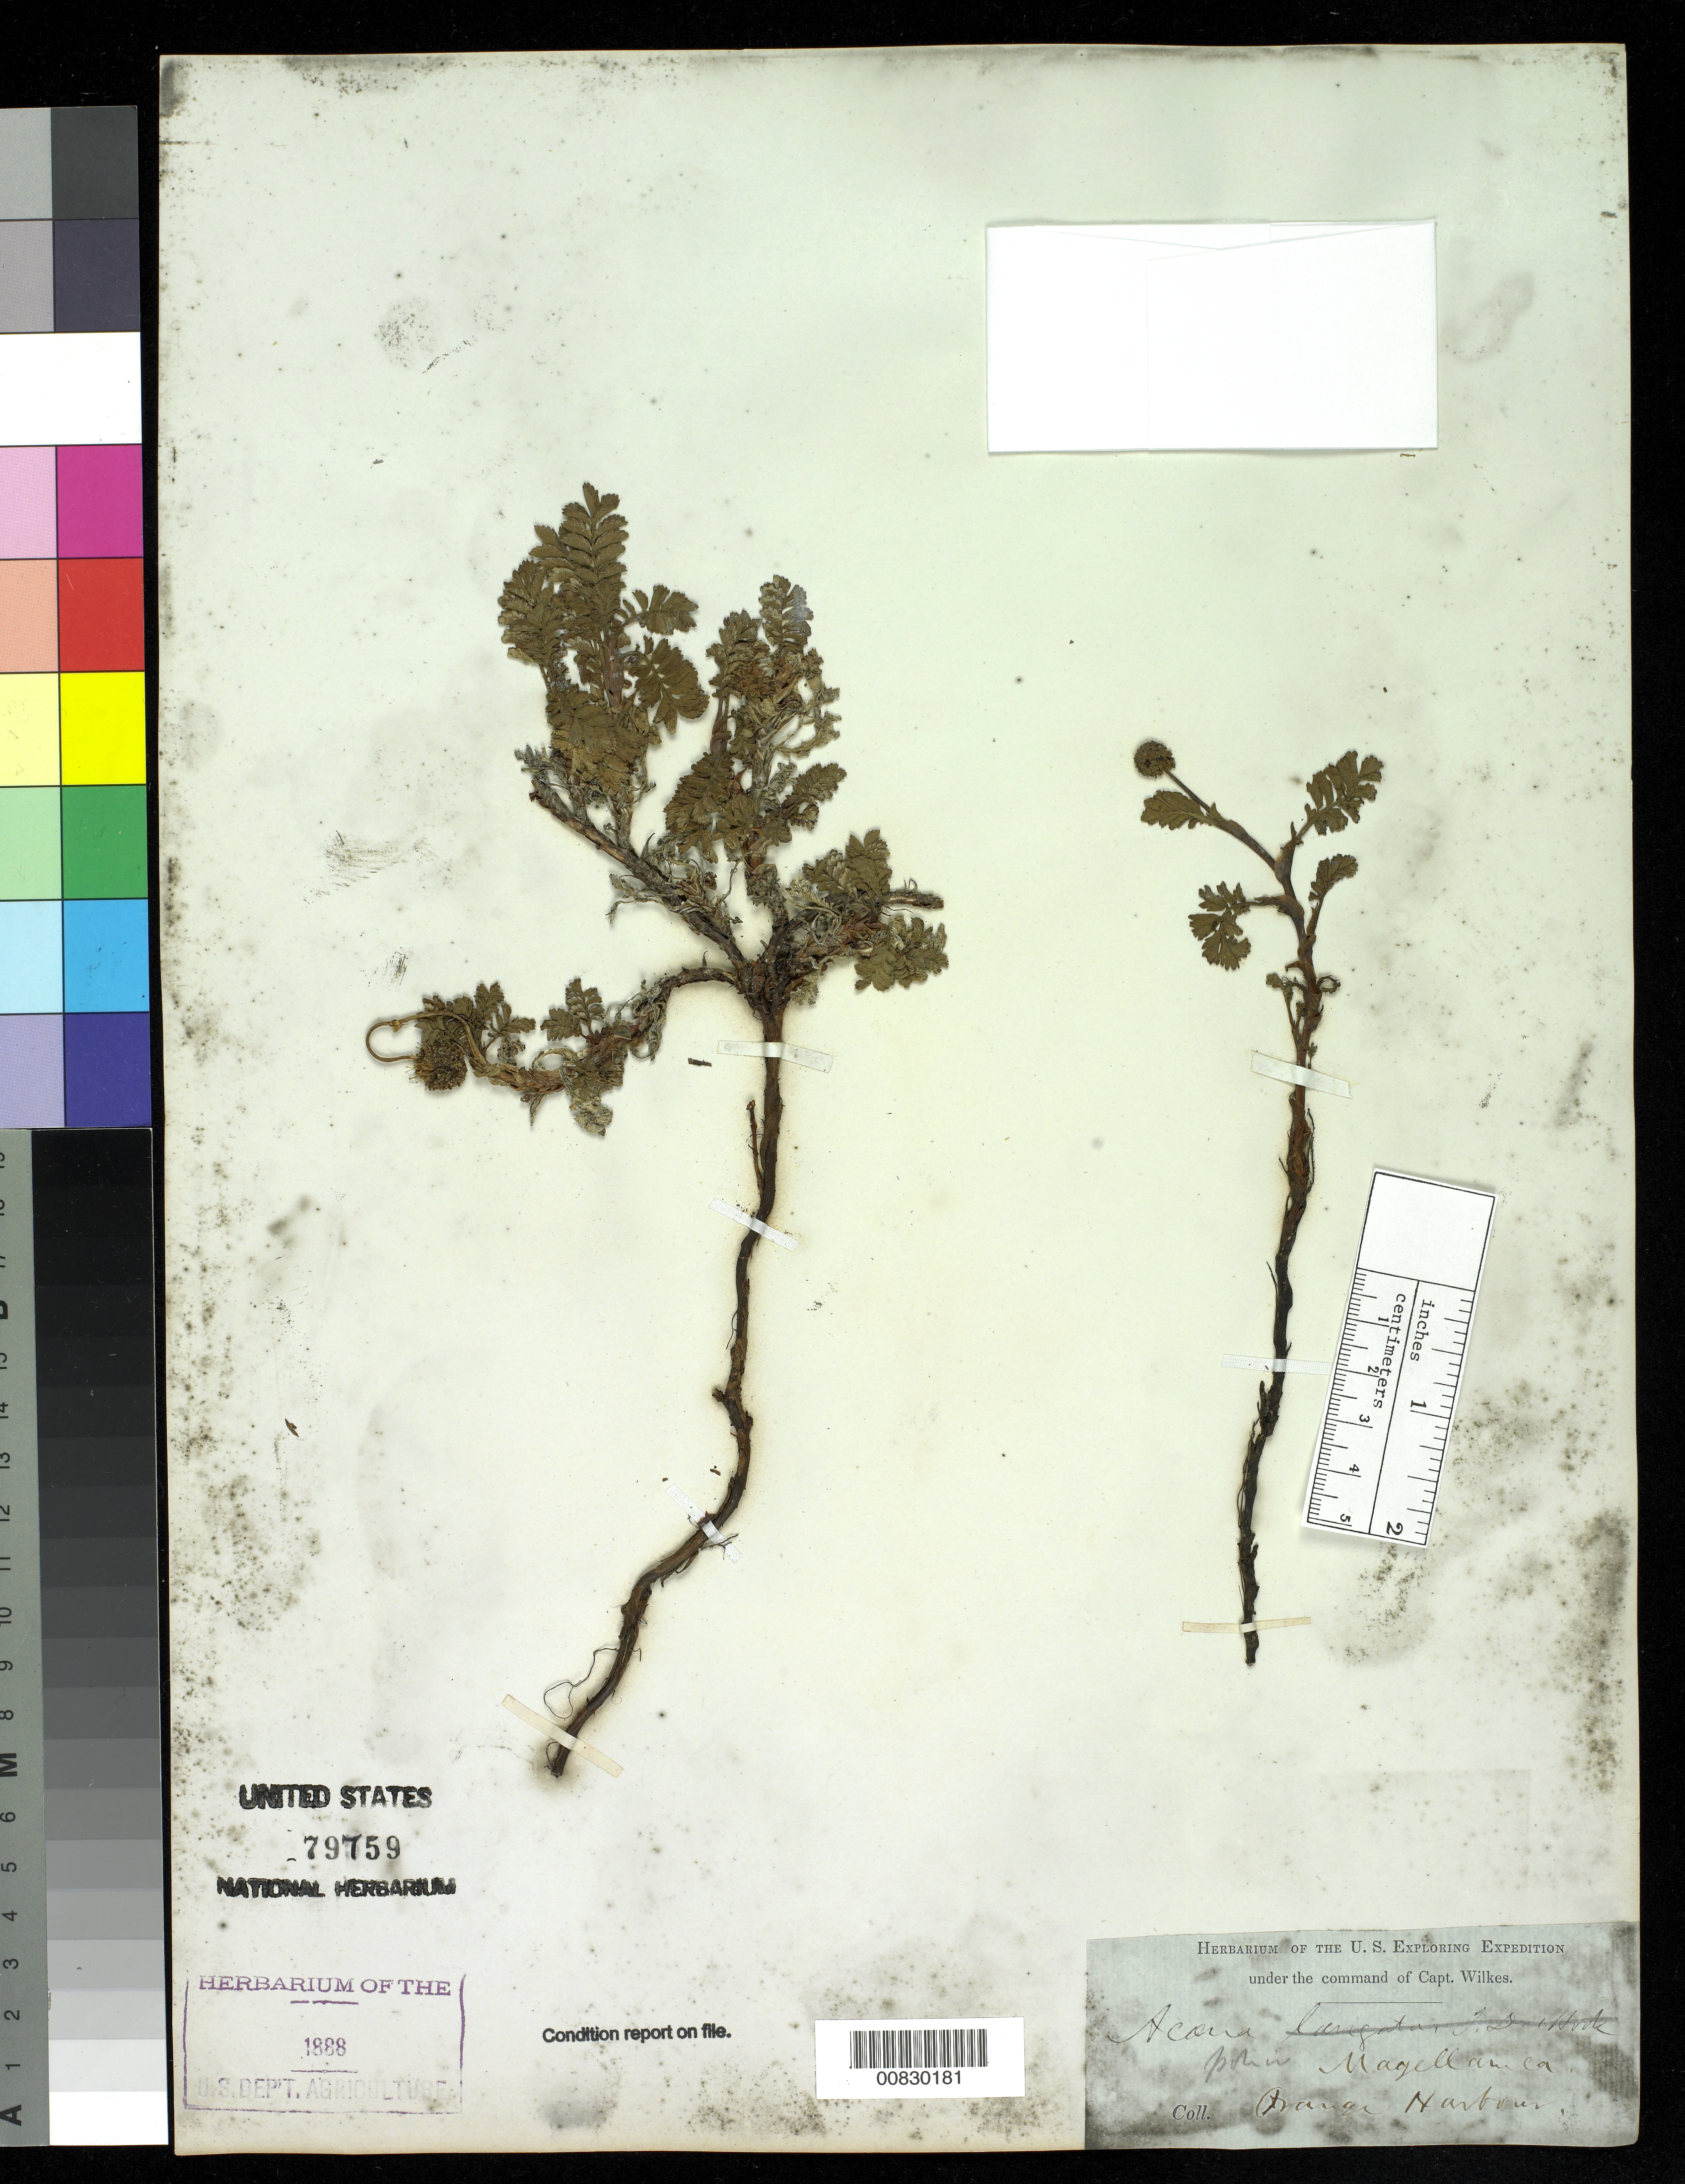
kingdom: Plantae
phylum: Tracheophyta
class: Magnoliopsida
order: Rosales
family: Rosaceae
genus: Acaena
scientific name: Acaena magellanica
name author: Vahl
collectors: Wilkes Explor. Exped.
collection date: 1838/1842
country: Argentina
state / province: Tierra del Fuego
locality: Orange Harbour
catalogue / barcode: US 79759